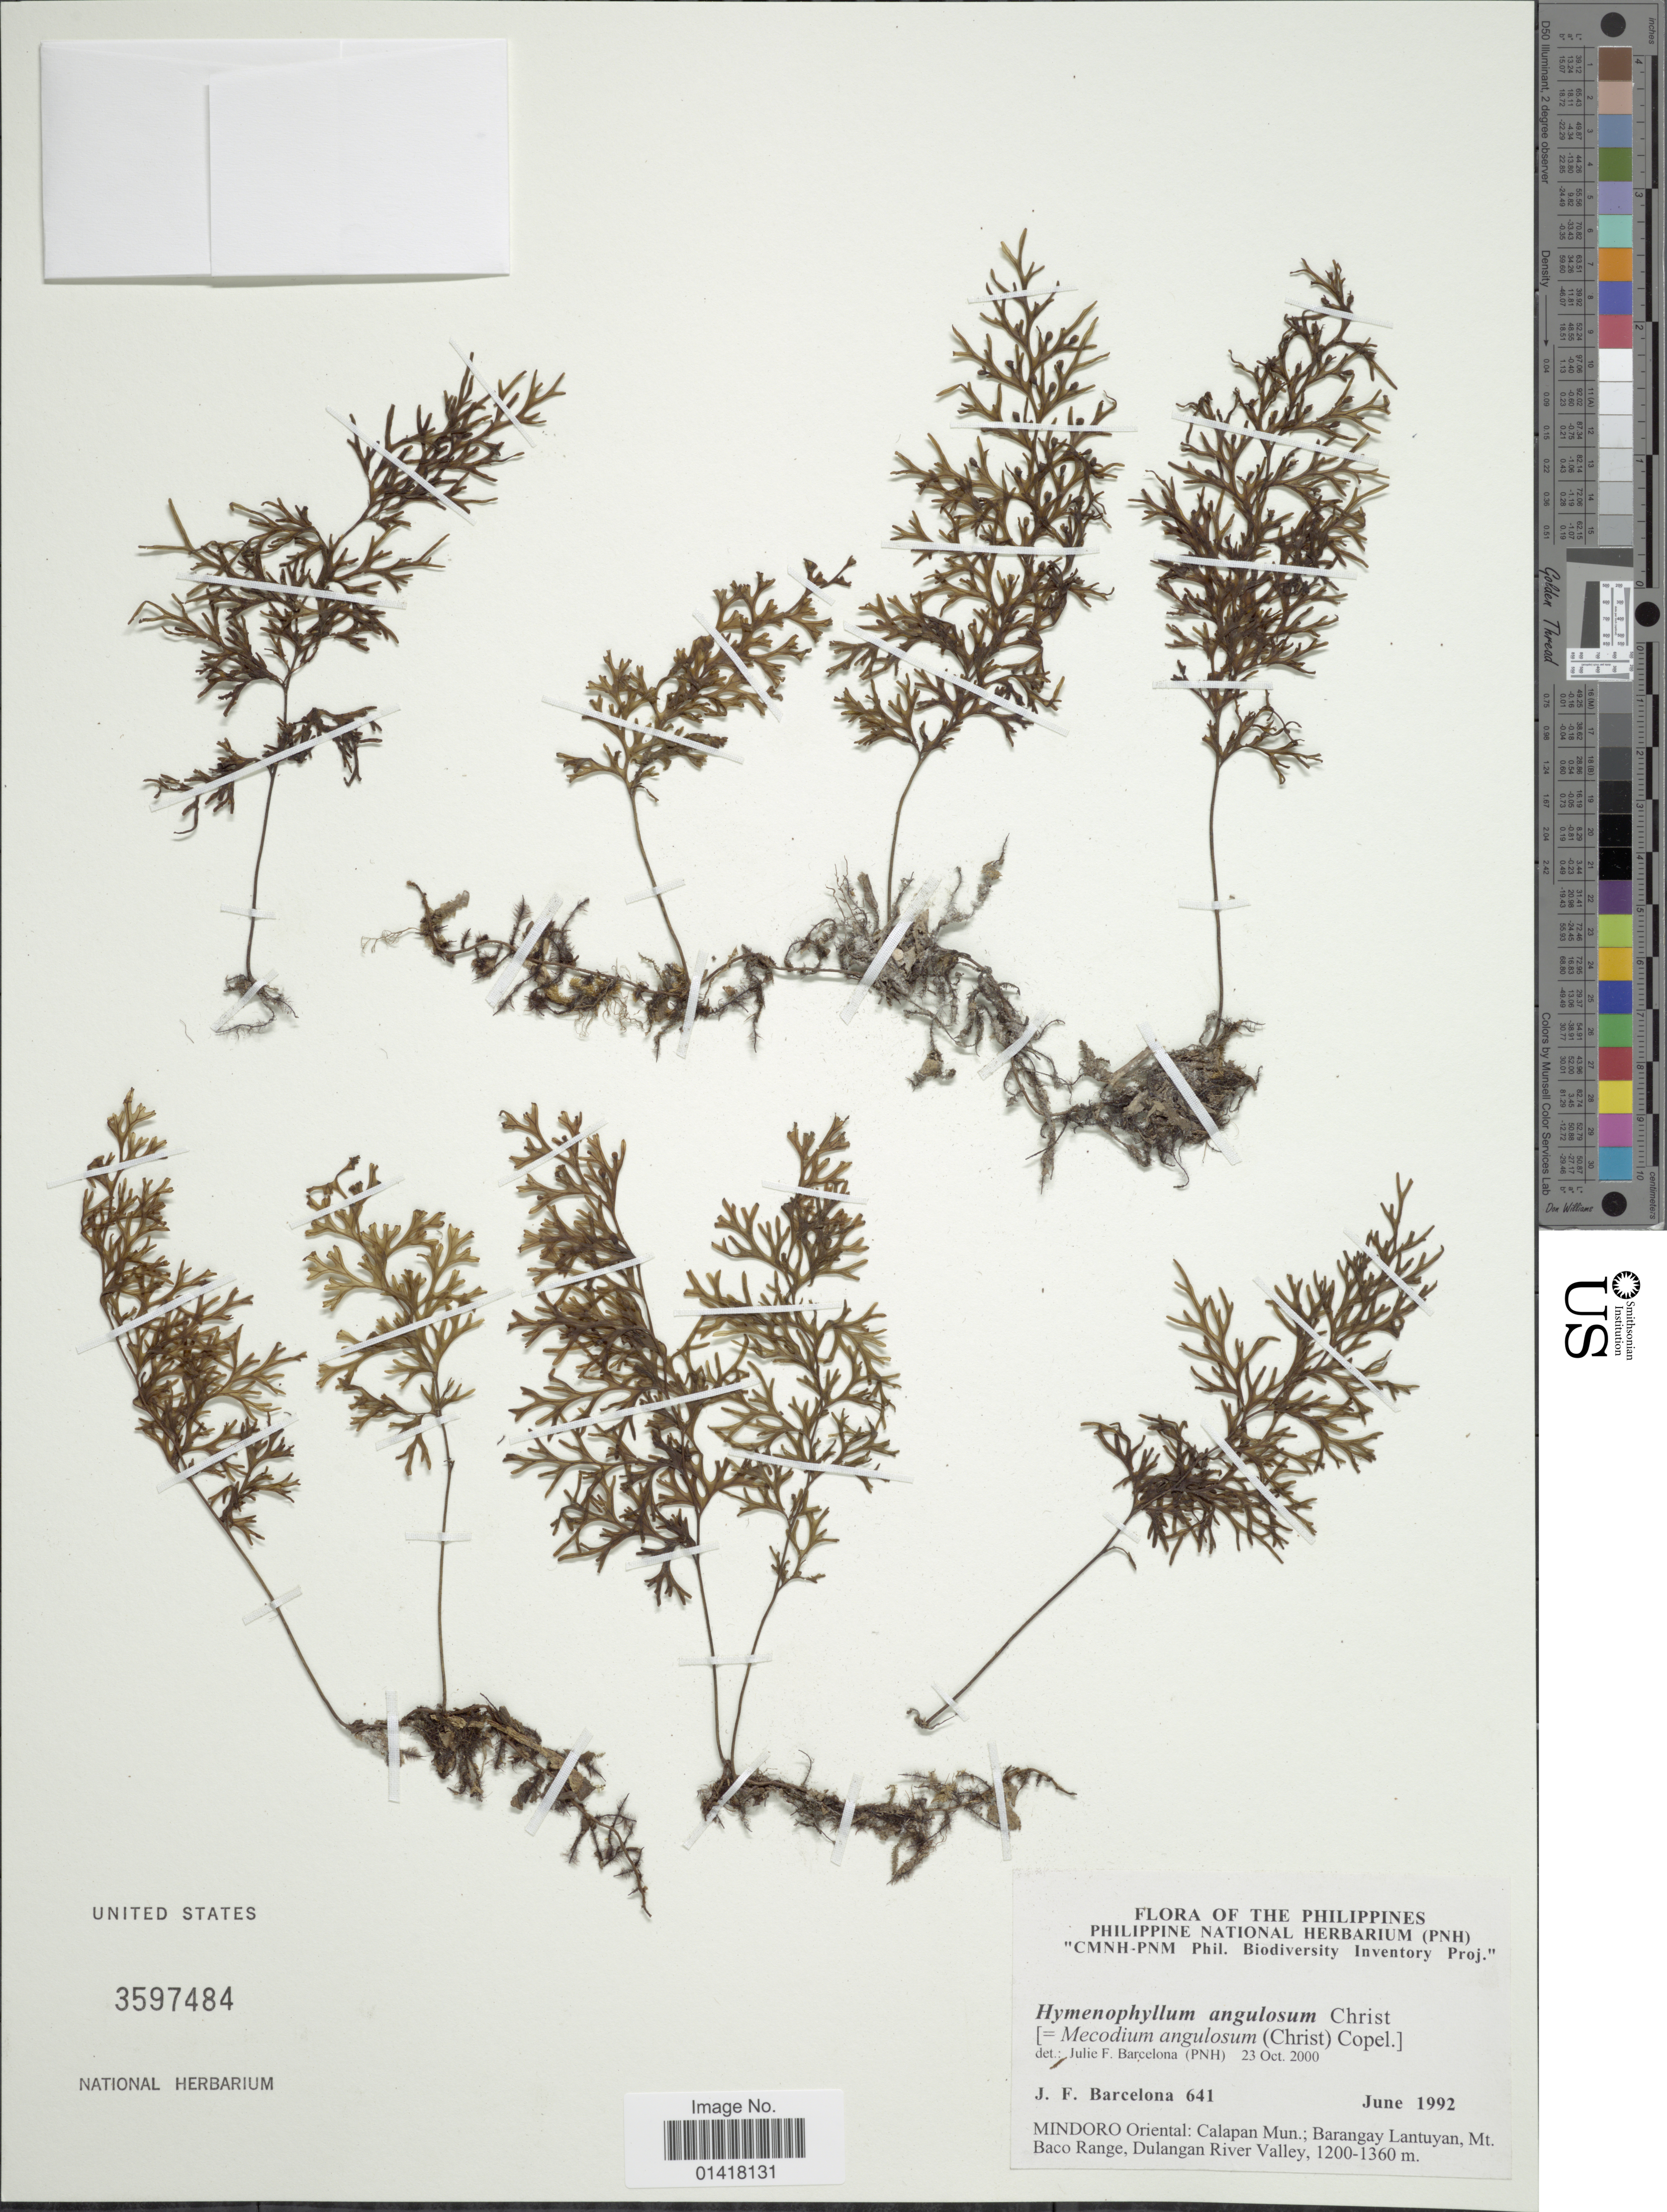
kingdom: Plantae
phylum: Tracheophyta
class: Polypodiopsida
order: Hymenophyllales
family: Hymenophyllaceae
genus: Hymenophyllum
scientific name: Hymenophyllum angulosum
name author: Christ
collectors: J. F. Barcelona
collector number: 641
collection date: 1992-06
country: Philippines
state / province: Mimaropa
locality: The Philippines. Mindoro Oriental: calapan Mun: Barangay Lantuyan, Mt. baco Range, Dulangan River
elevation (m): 1200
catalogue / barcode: US 3597484